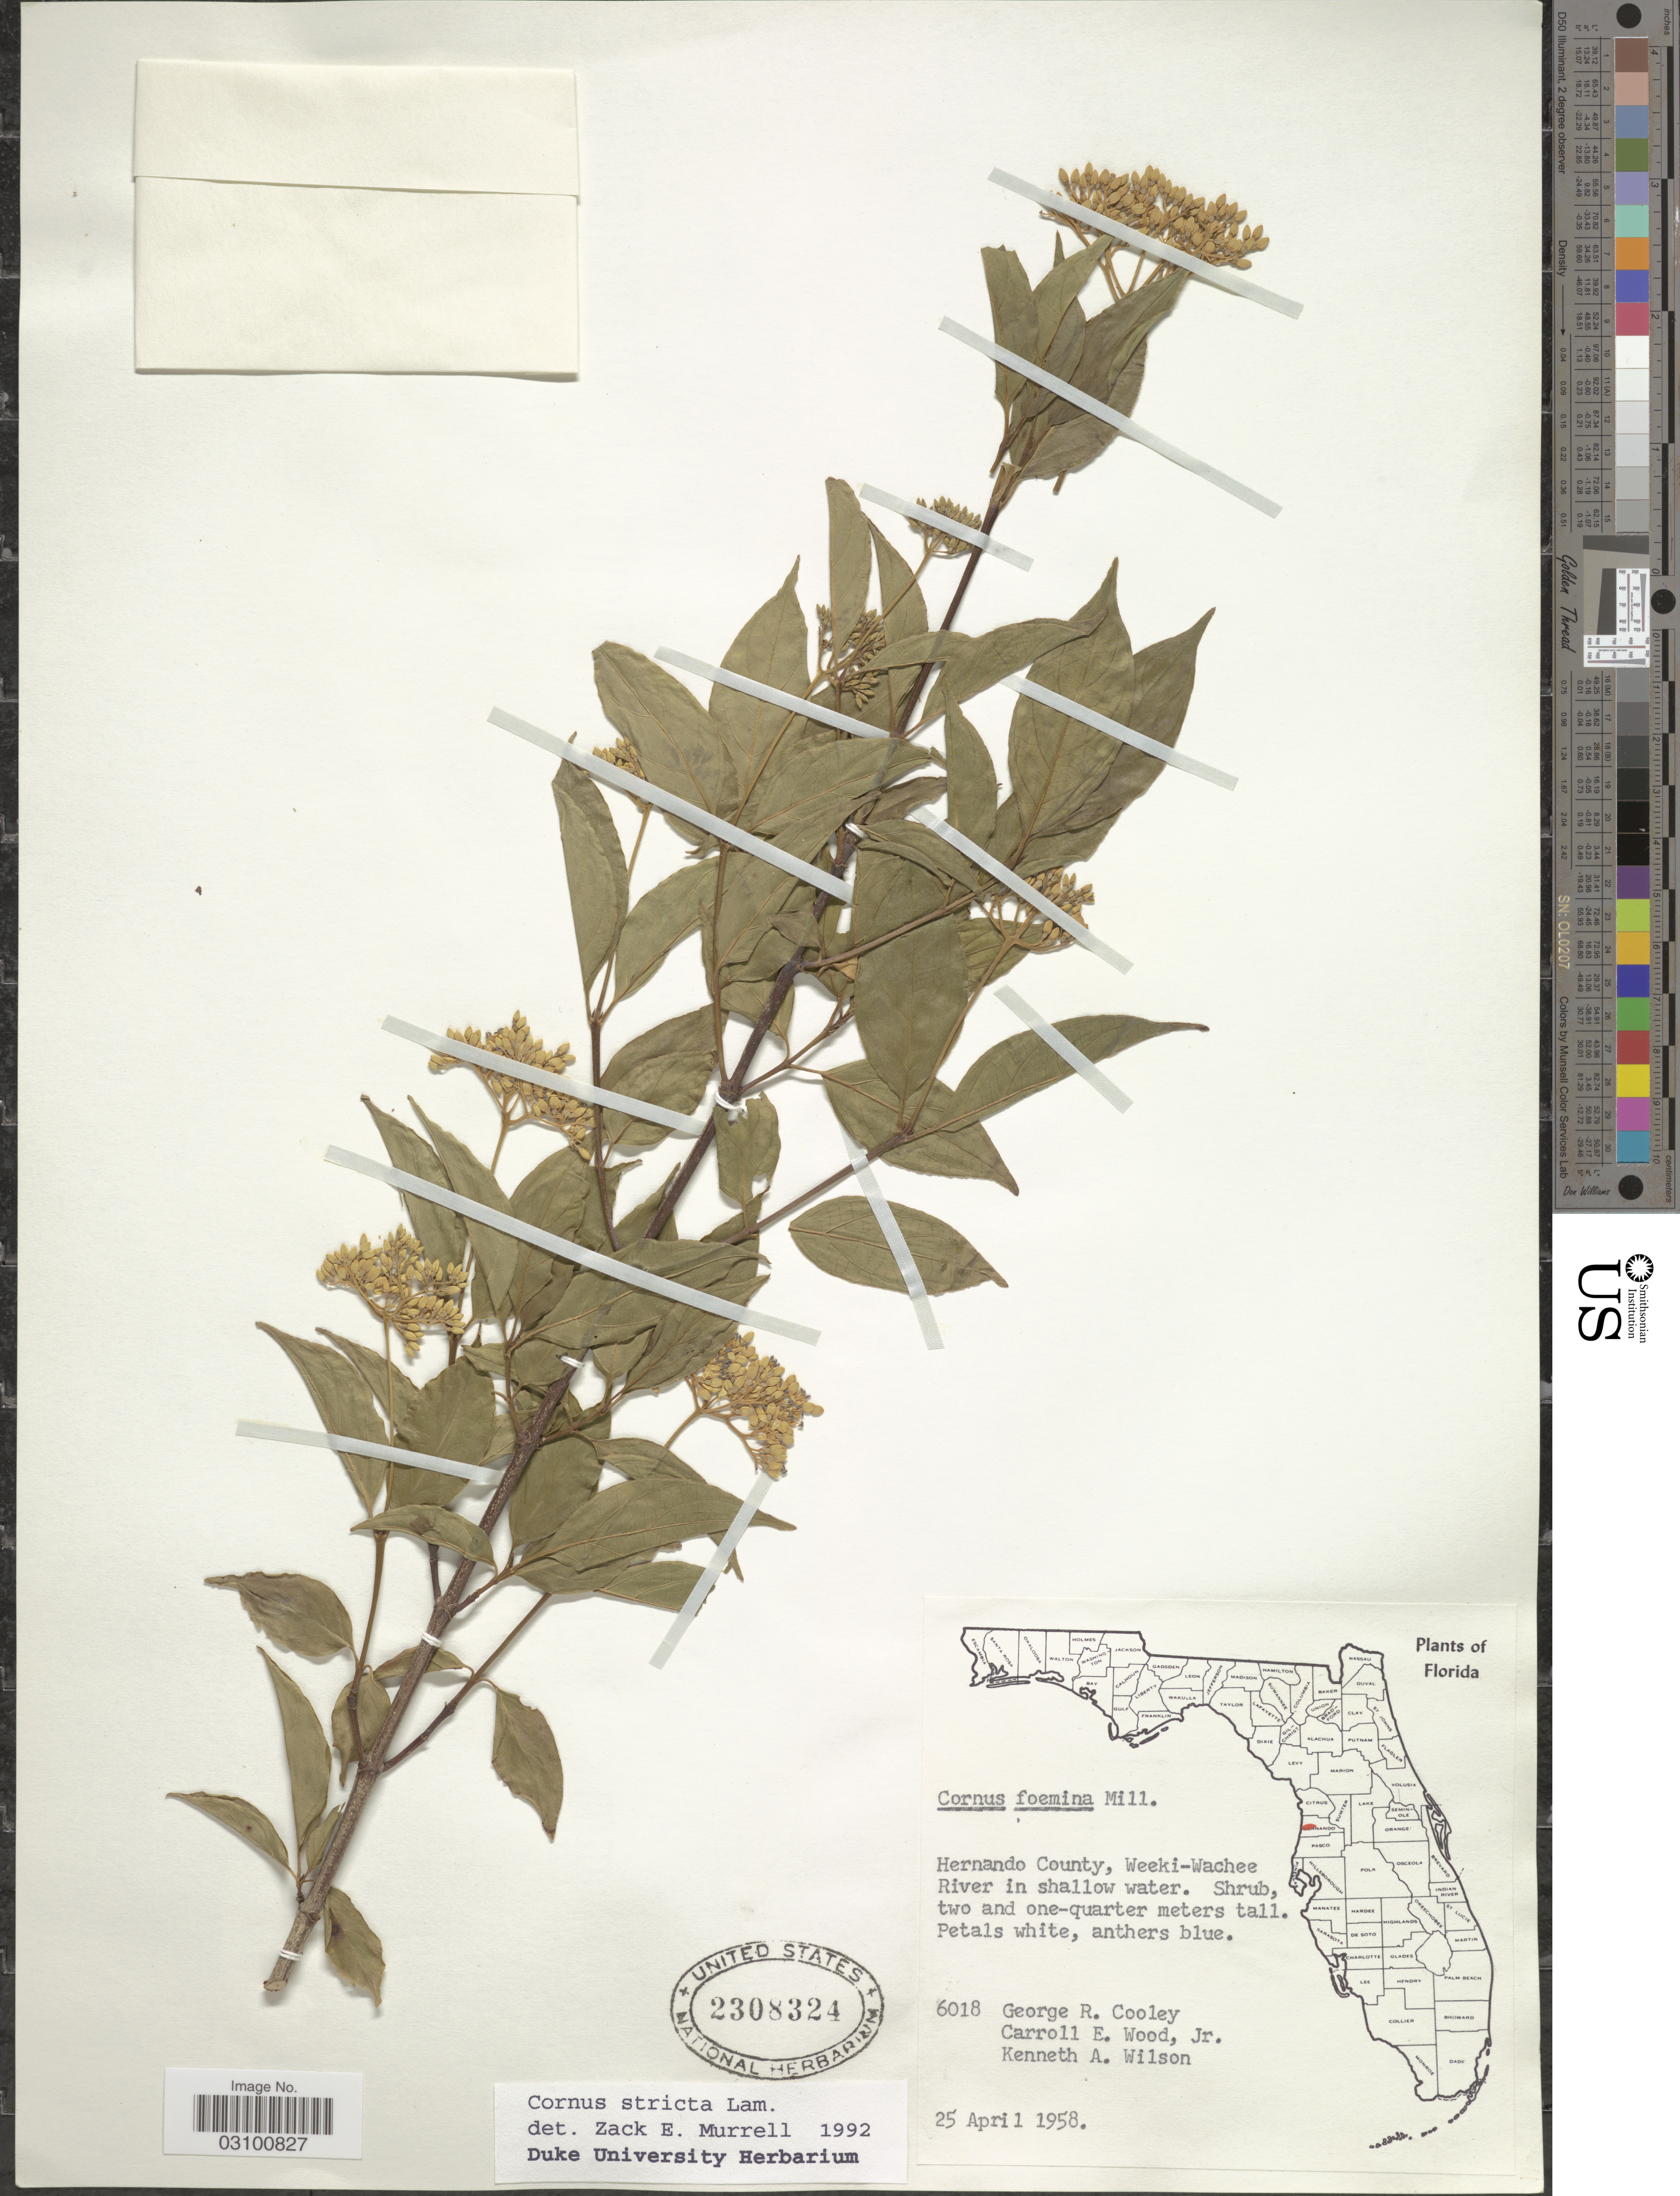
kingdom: Plantae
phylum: Tracheophyta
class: Magnoliopsida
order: Cornales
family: Cornaceae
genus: Cornus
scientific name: Cornus stricta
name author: Lam.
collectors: G. R. Cooley, C. Wood & K. A. Wilson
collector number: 6018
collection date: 1958-04-25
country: United States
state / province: Florida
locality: Hernando County, Weeki-Wachee River in shallow water.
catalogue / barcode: US 2308324